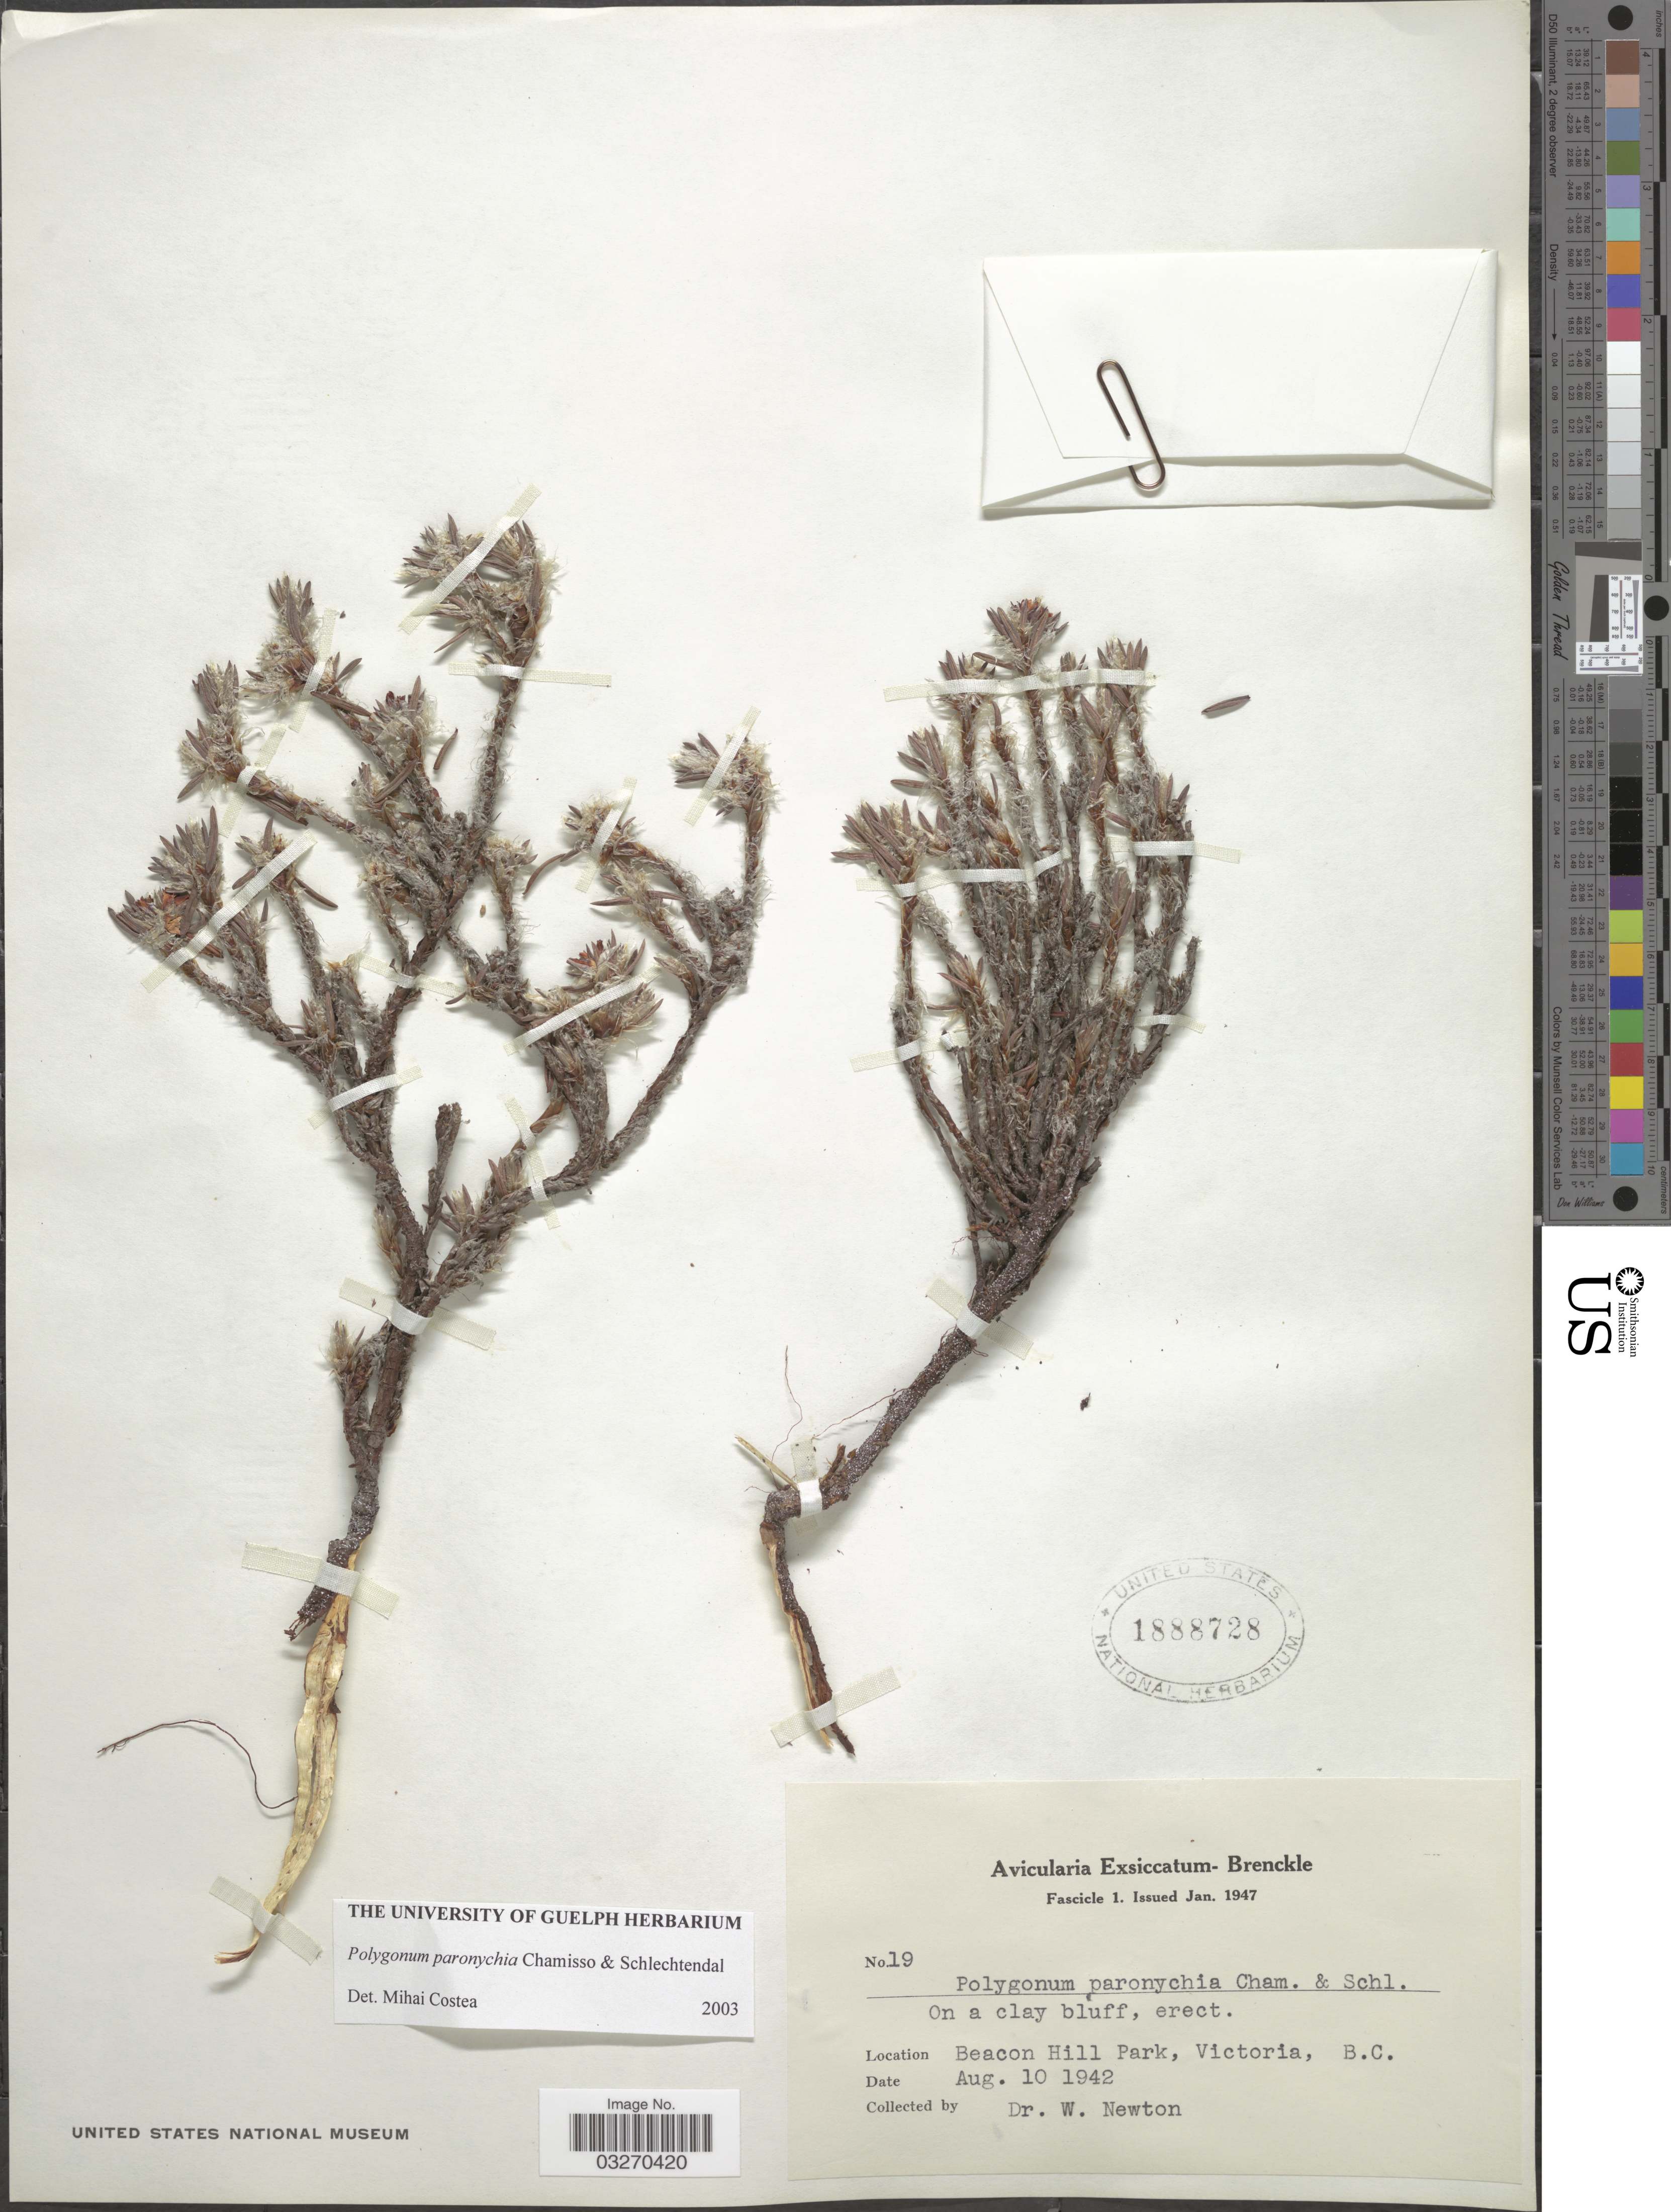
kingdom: Plantae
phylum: Tracheophyta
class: Magnoliopsida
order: Caryophyllales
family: Polygonaceae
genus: Polygonum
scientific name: Polygonum paronychia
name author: Cham. & Schltdl.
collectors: W. Newton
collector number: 19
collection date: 1942-08-10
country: Canada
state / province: British Columbia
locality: Beacon Hill Park, Victoria.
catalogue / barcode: US 1888728